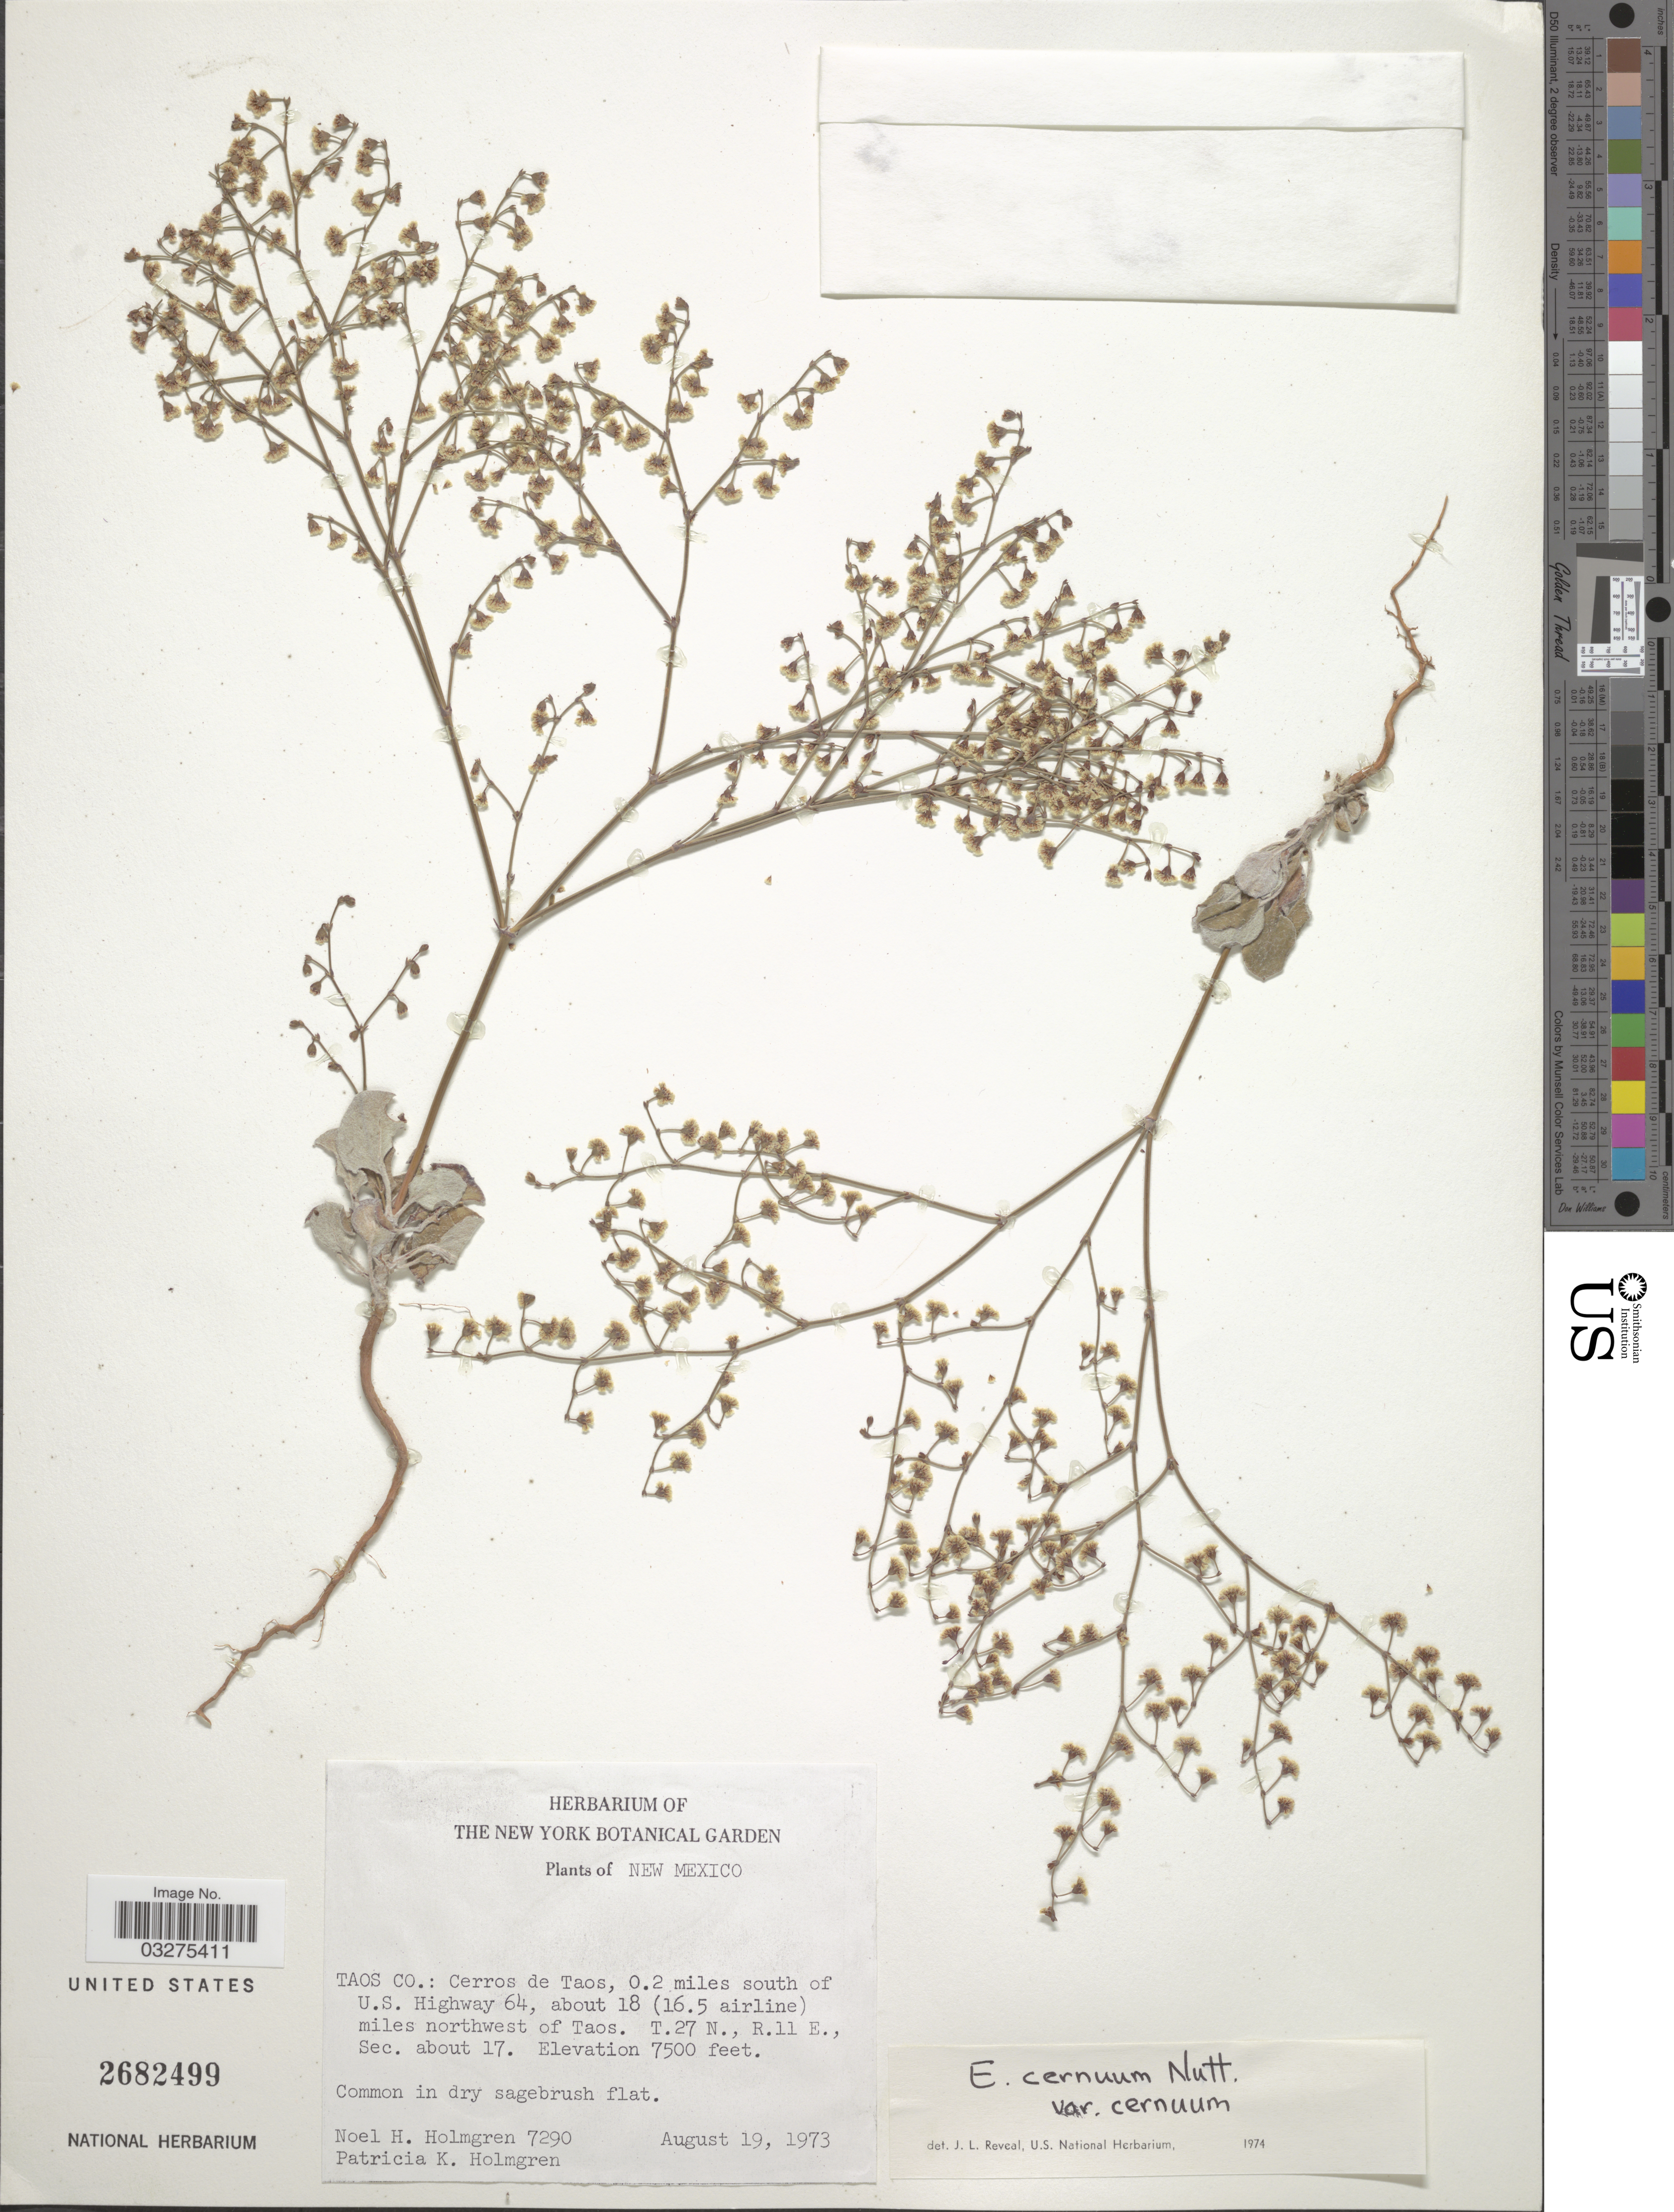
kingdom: Plantae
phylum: Tracheophyta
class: Magnoliopsida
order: Caryophyllales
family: Polygonaceae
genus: Eriogonum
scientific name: Eriogonum cernuum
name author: Nutt.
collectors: N. H. Holmgren & P. K. Holmgren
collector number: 7290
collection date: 1973-08-19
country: United States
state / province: New Mexico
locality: Taos Co.: Cerros de Taos, 0.2 miles south of U.S. Highway 64, about 18 (16.5 airline) miles northwest of Taos. T.27 N., R.11 E., Sec. about 17.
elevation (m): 2286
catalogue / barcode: US 2682499